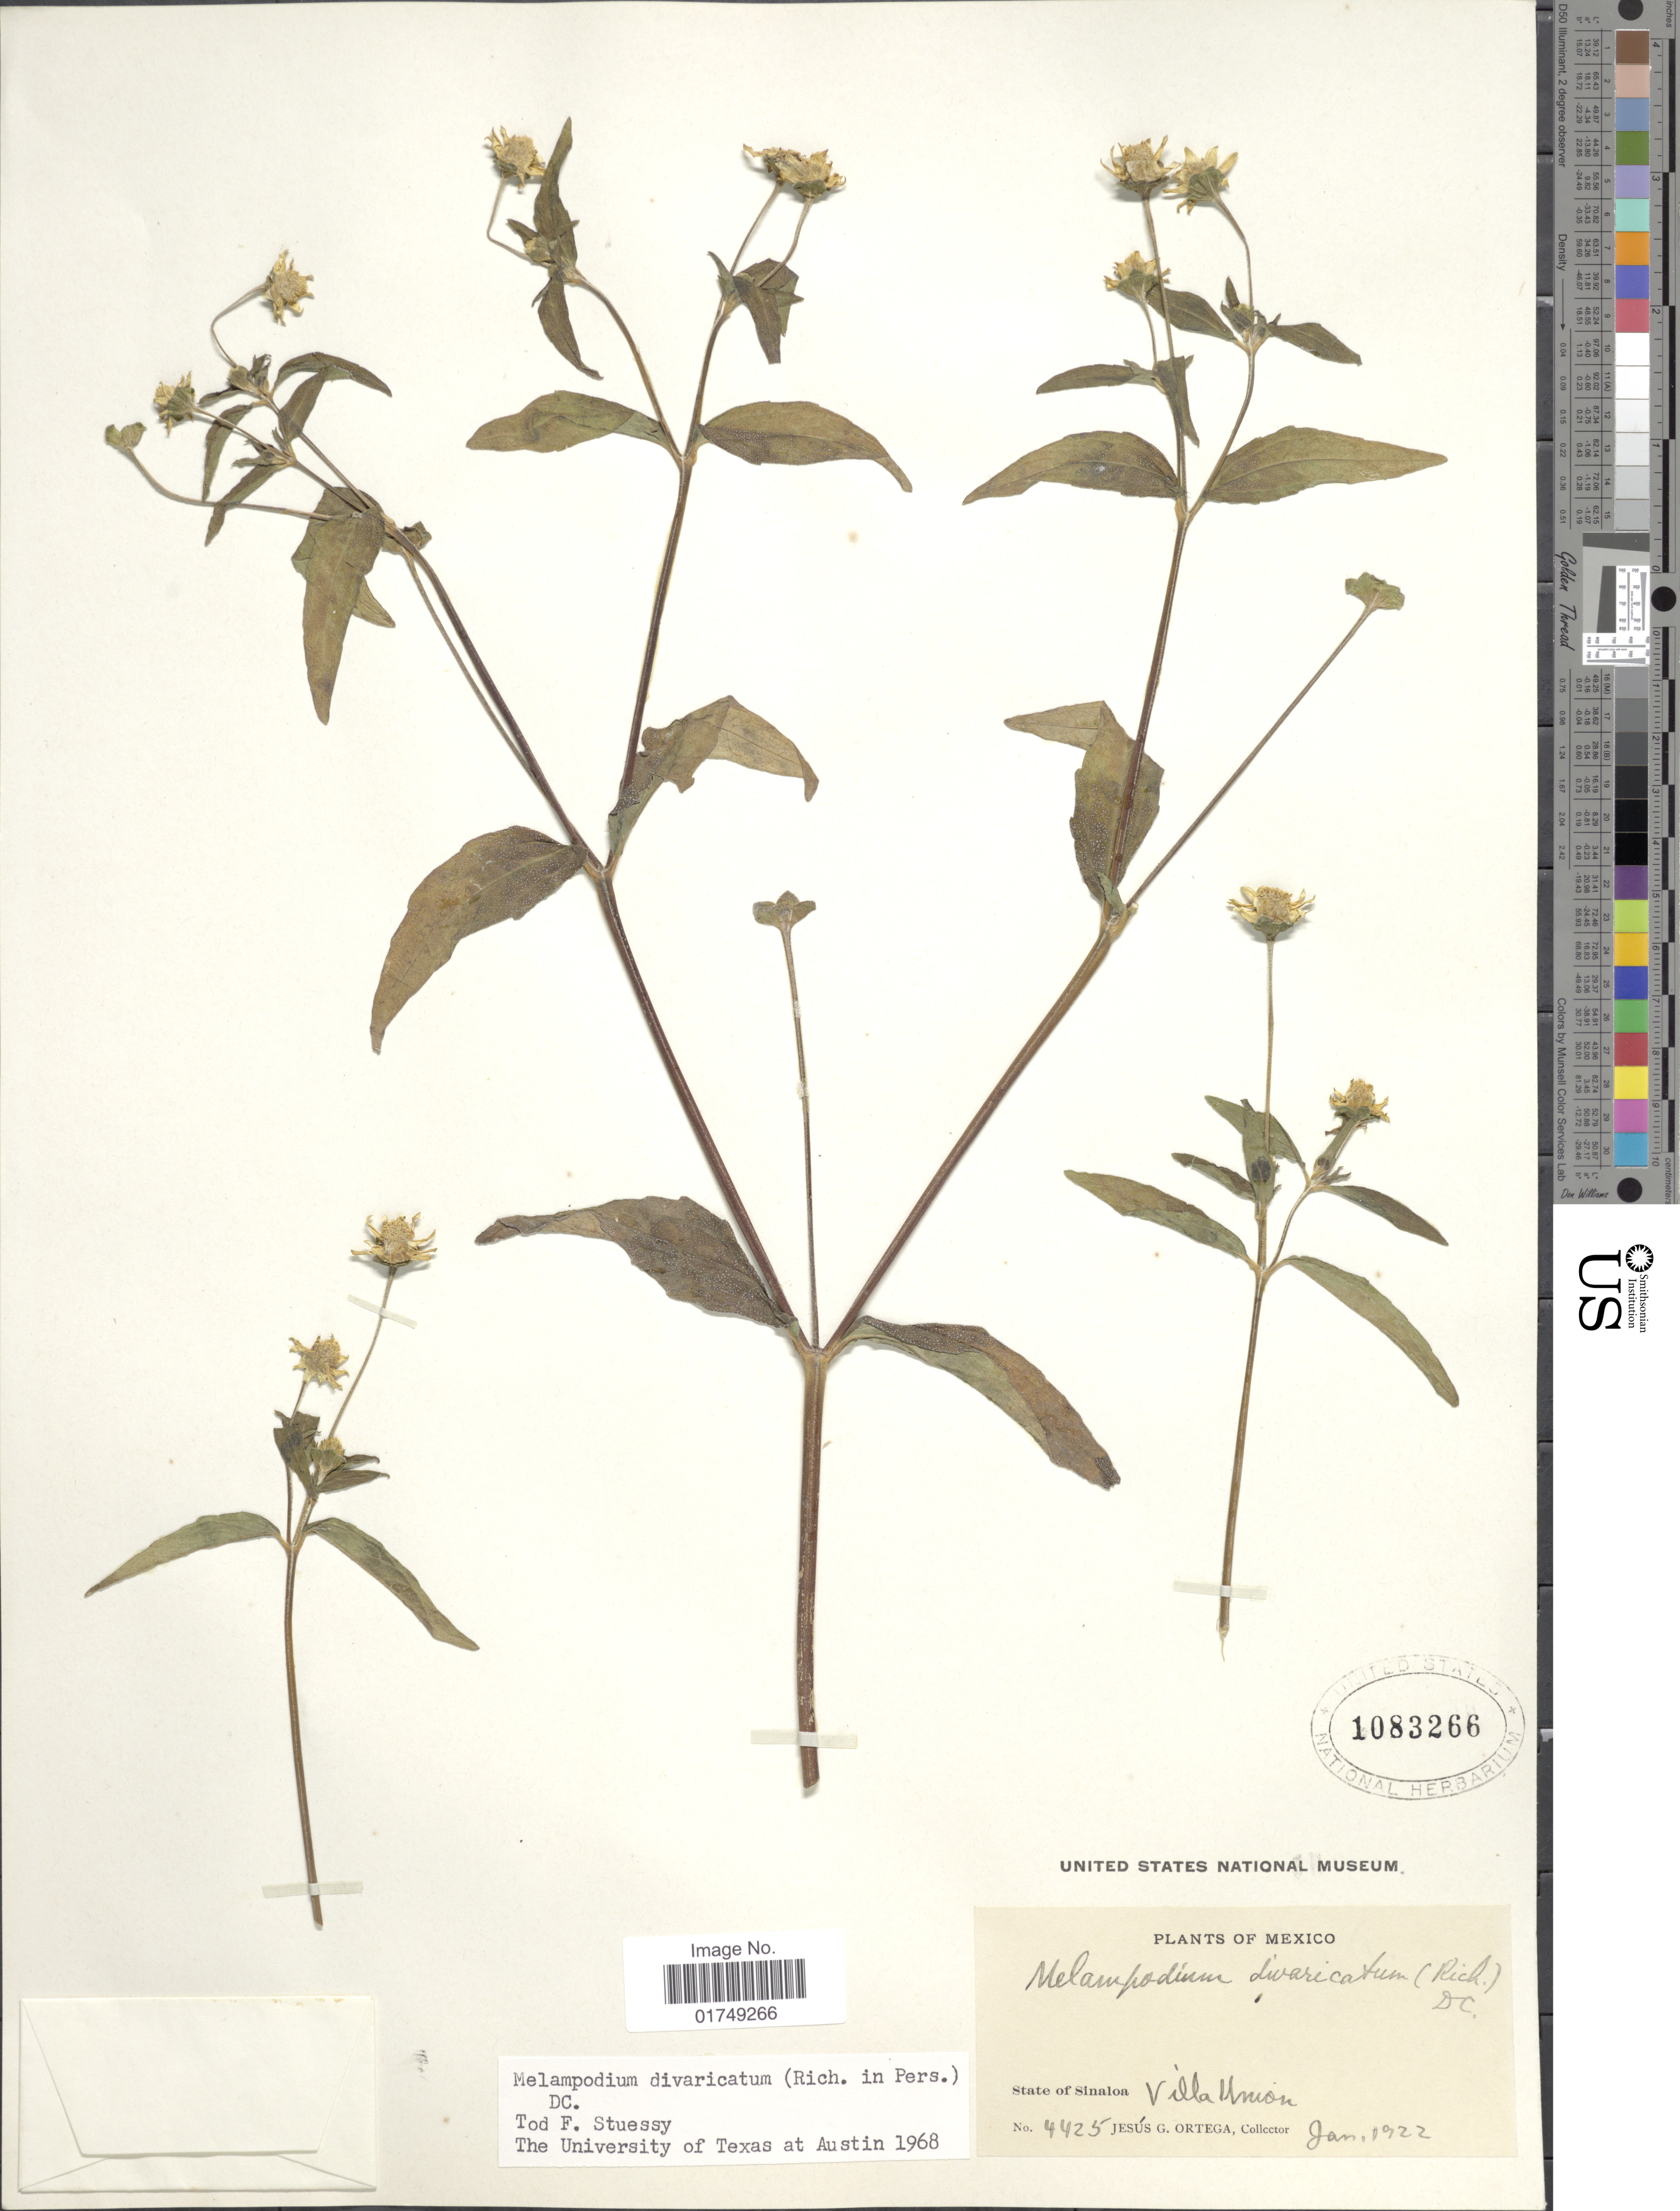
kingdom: Plantae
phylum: Tracheophyta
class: Magnoliopsida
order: Asterales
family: Asteraceae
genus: Melampodium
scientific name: Melampodium divaricatum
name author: (Rich.) DC.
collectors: J. Ortega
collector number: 4425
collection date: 1922-01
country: Mexico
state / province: Sinaloa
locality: Villa Union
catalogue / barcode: US 1083266